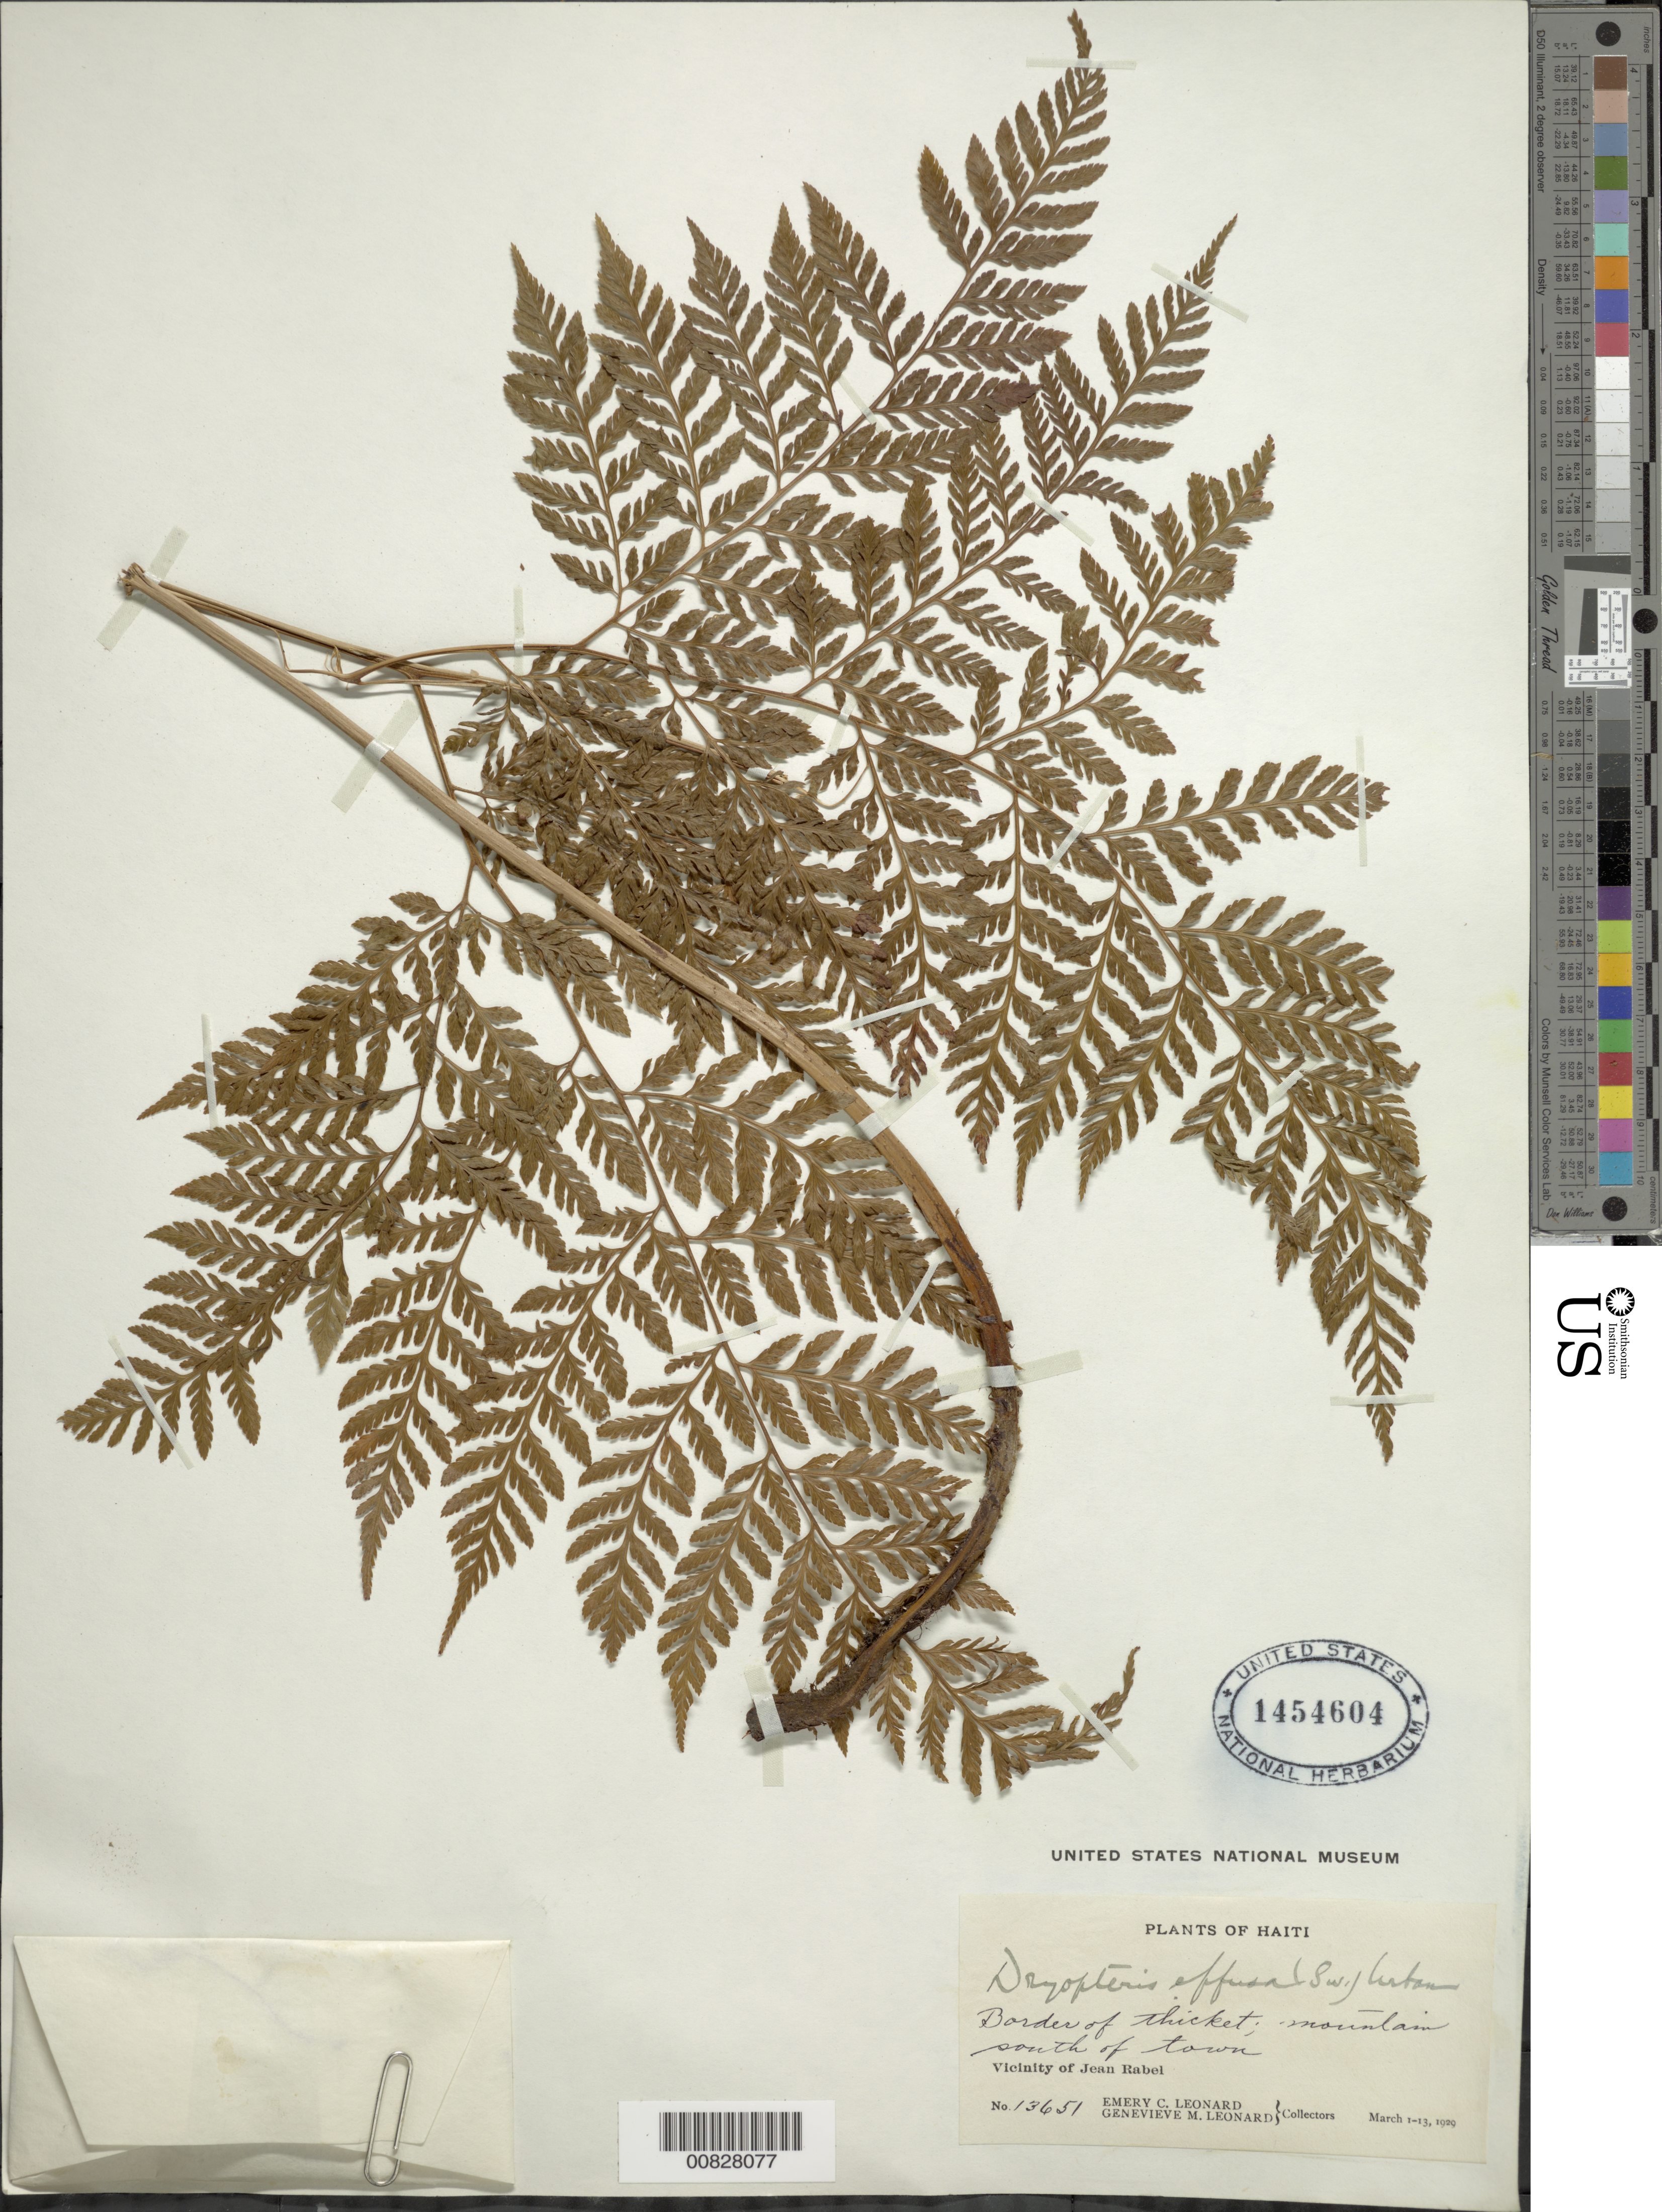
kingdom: Plantae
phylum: Tracheophyta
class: Polypodiopsida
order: Polypodiales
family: Dryopteridaceae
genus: Parapolystichum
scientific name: Parapolystichum effusum var. effusum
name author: (Sw.) Ching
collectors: E. C. Leonard & G. M. Leonard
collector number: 13651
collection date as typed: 01 Mar 1929 to 13 Mar 1929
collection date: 1929-03-01/1929-03-13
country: Haiti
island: Hispaniola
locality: Jean Rabel, S of town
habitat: Border of mountain thicket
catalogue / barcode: US 1454604